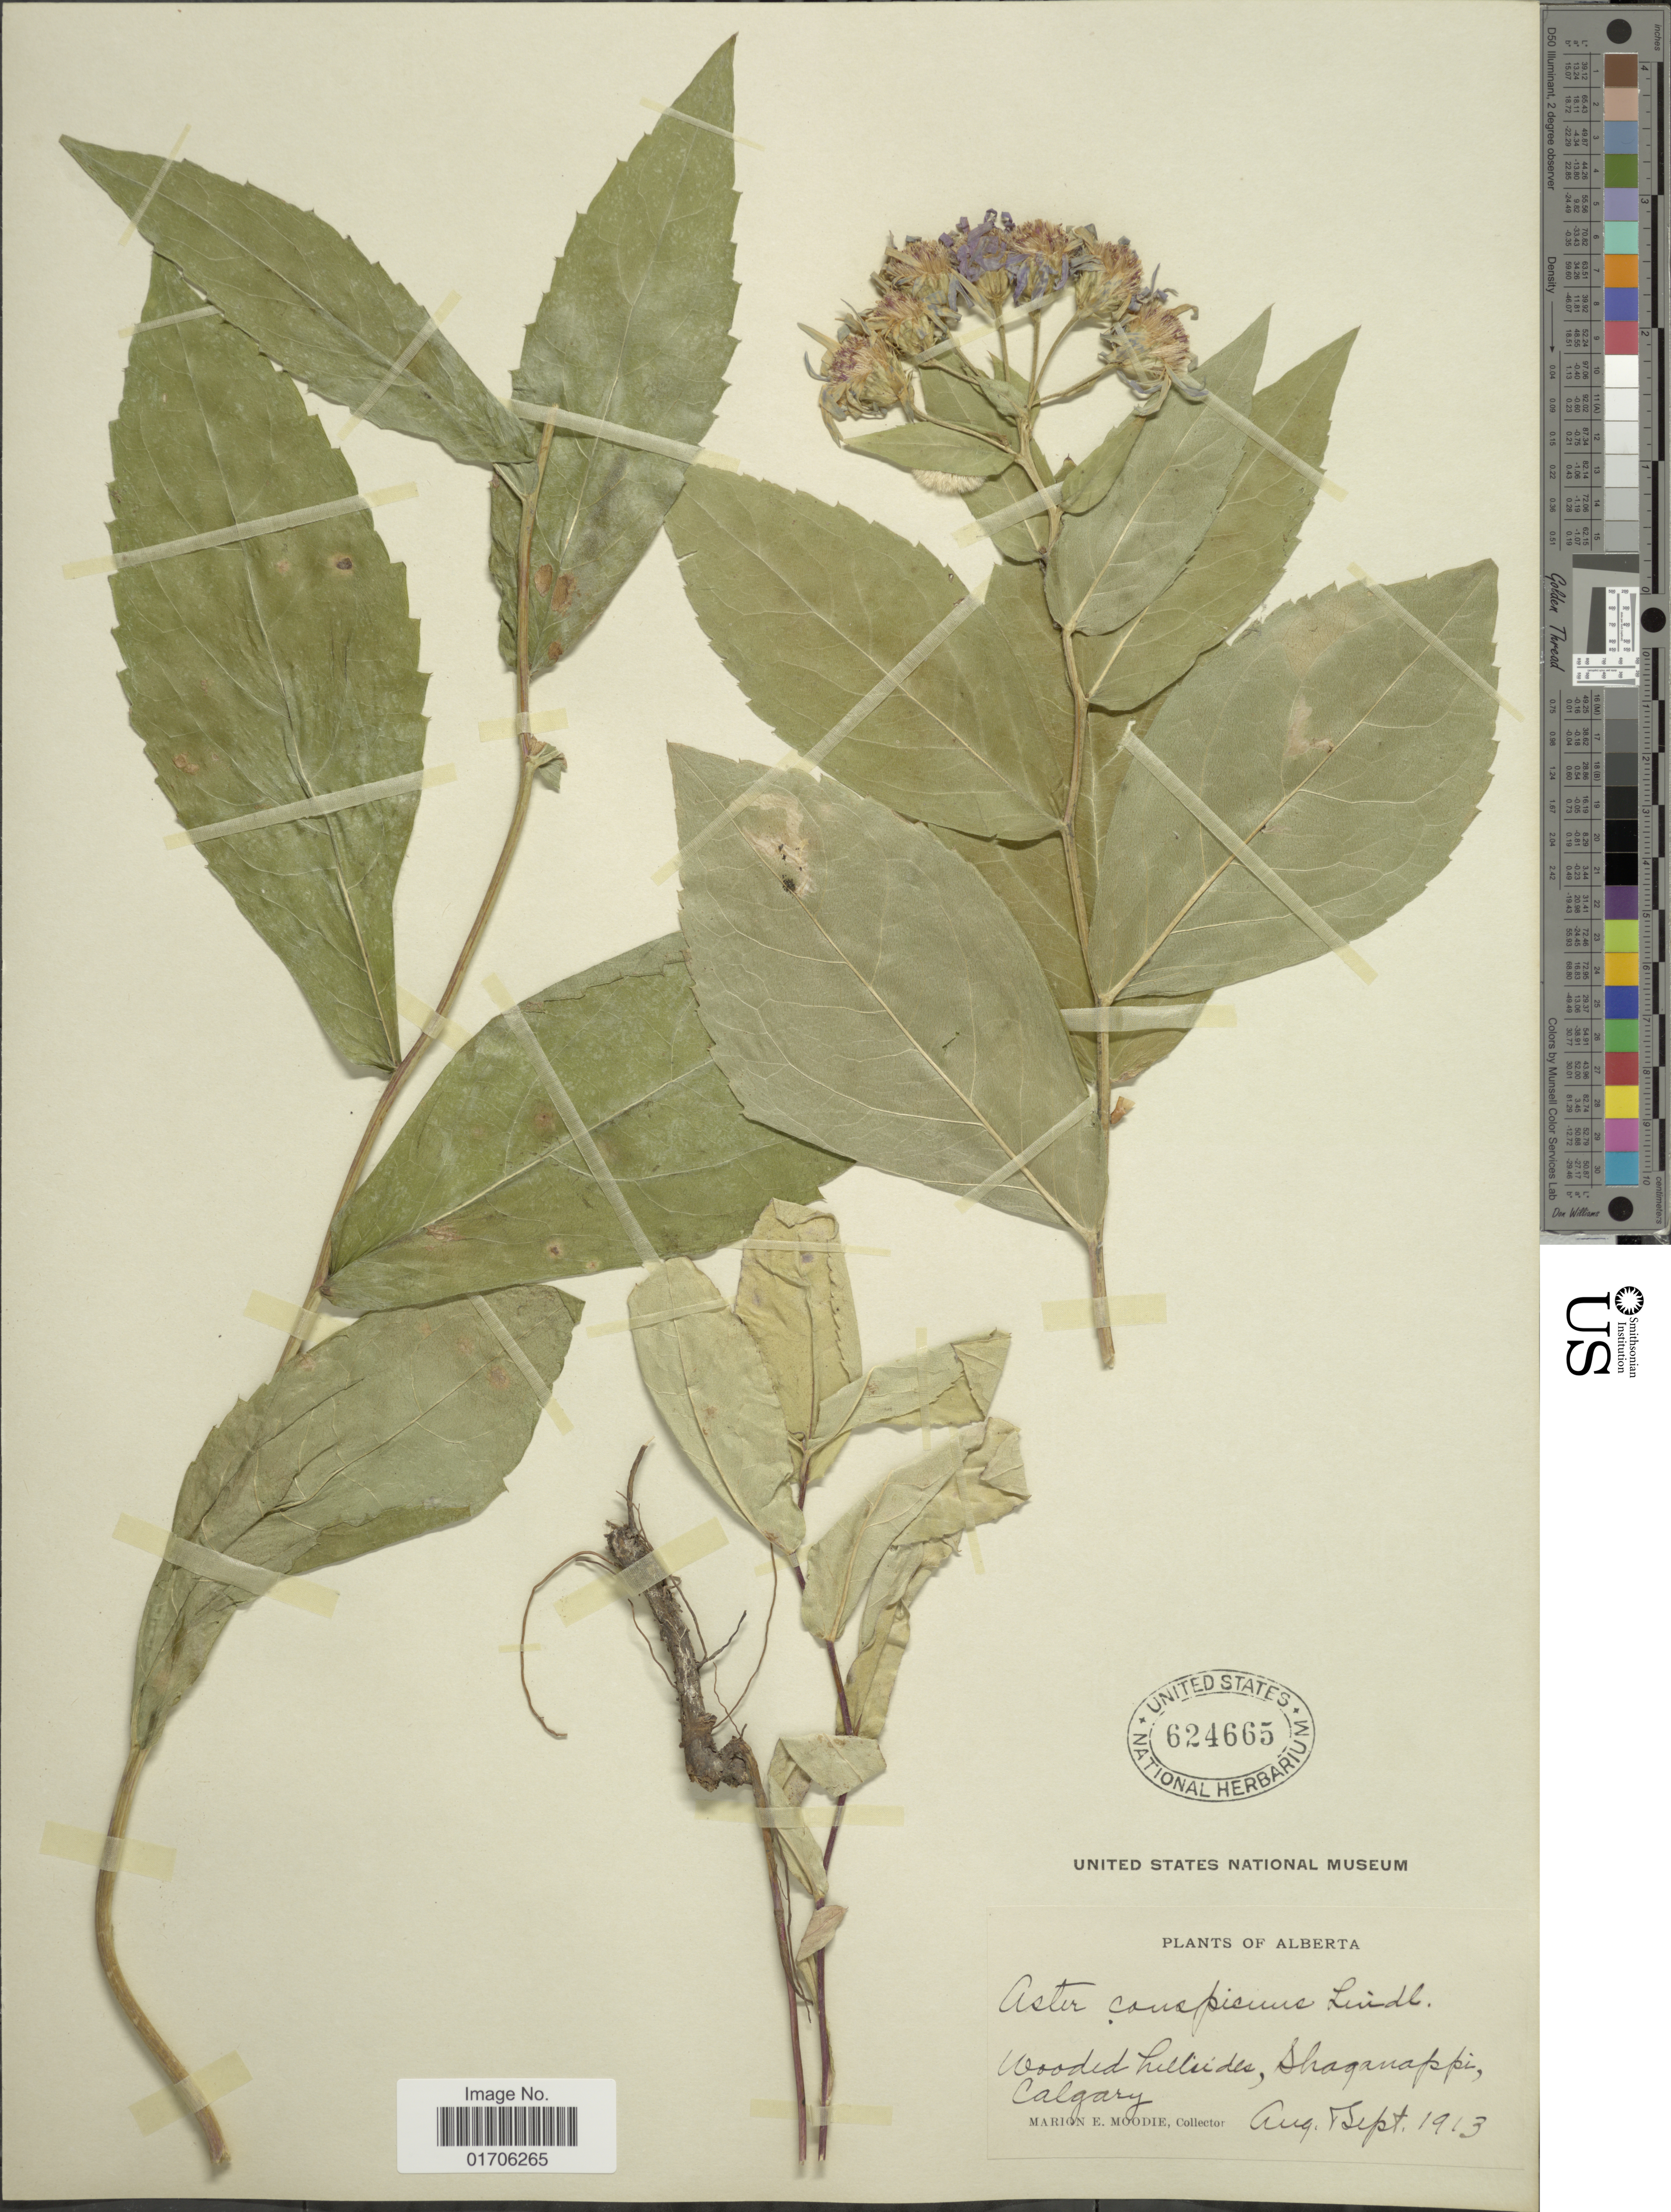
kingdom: Plantae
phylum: Tracheophyta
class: Magnoliopsida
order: Asterales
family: Asteraceae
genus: Eurybia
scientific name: Eurybia conspicua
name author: (Lindl.) G.L. Nesom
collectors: M. E. Moodie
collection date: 1913-08/1913-09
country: Canada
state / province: Alberta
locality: Alberta. Wooded hillsides, Shaqanappi, Calgary.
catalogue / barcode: US 624665